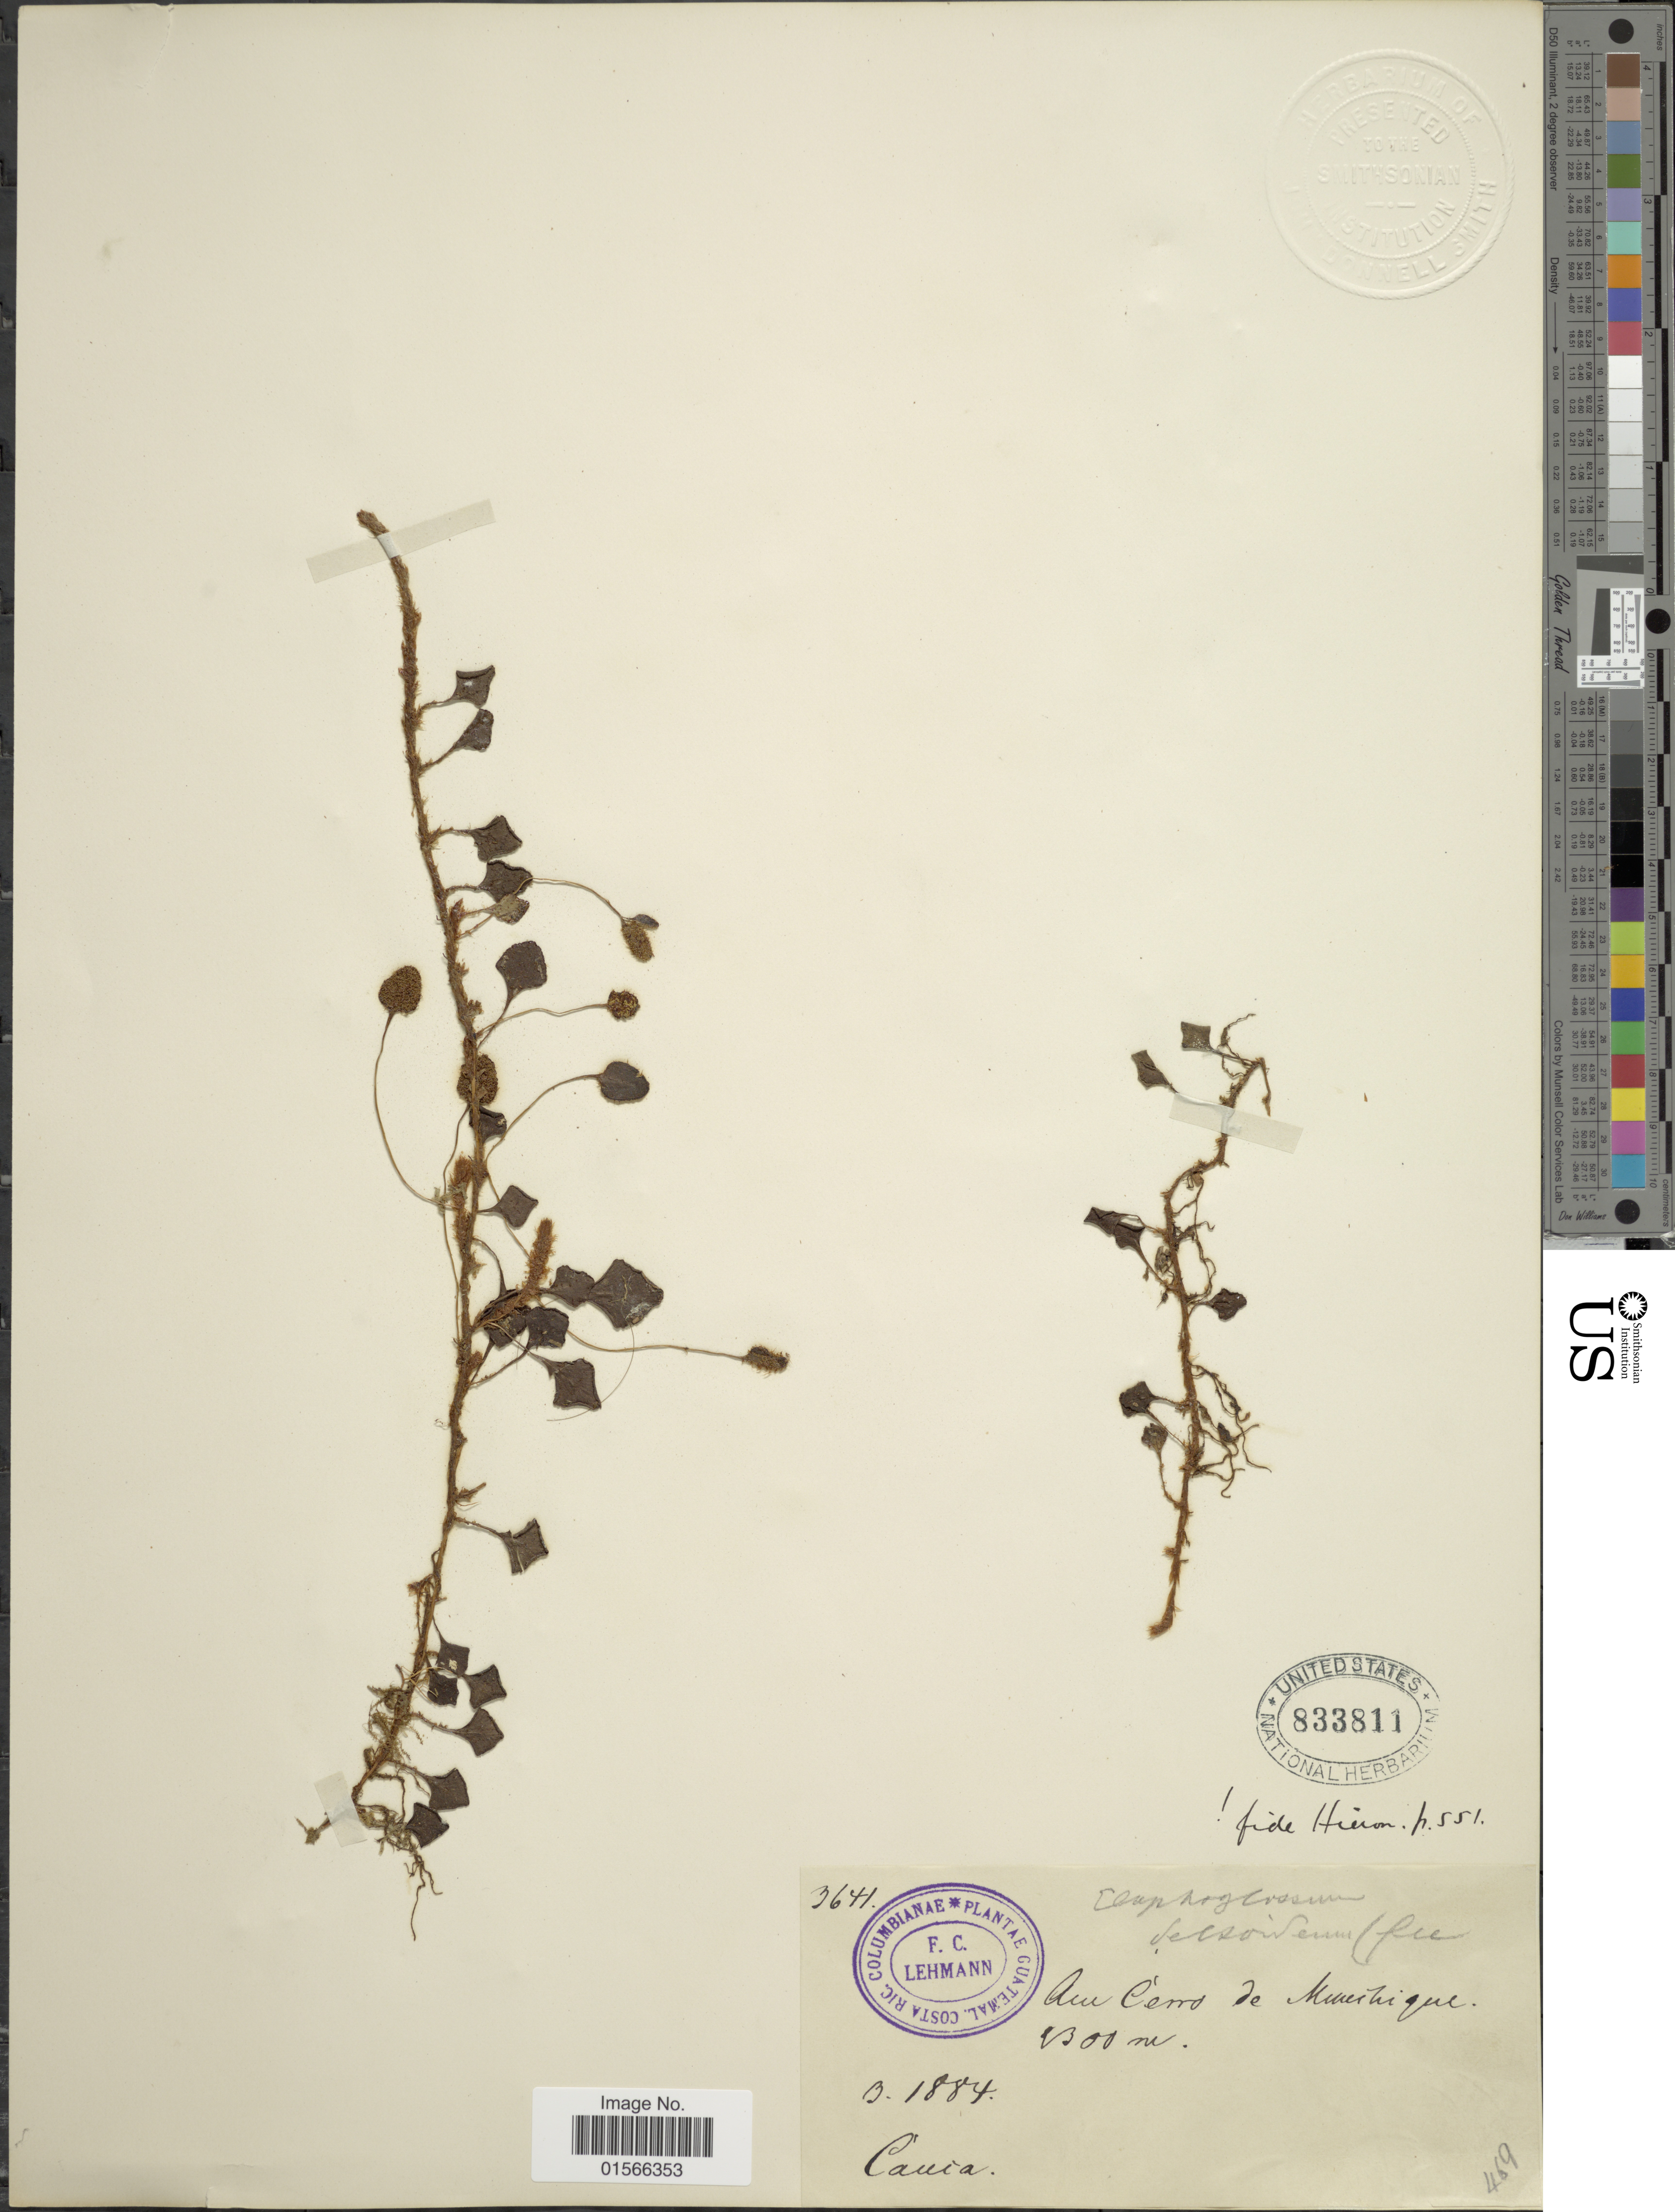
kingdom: Plantae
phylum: Tracheophyta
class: Polypodiopsida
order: Polypodiales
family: Dryopteridaceae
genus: Elaphoglossum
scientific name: Elaphoglossum rhomboideum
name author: A. Vasco et al.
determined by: Vasco, A.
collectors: F. C. Lehmann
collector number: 3641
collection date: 1884-03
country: Colombia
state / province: Cauca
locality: Am Cerro de Munchique.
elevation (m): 1300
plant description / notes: Paratype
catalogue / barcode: US 833811